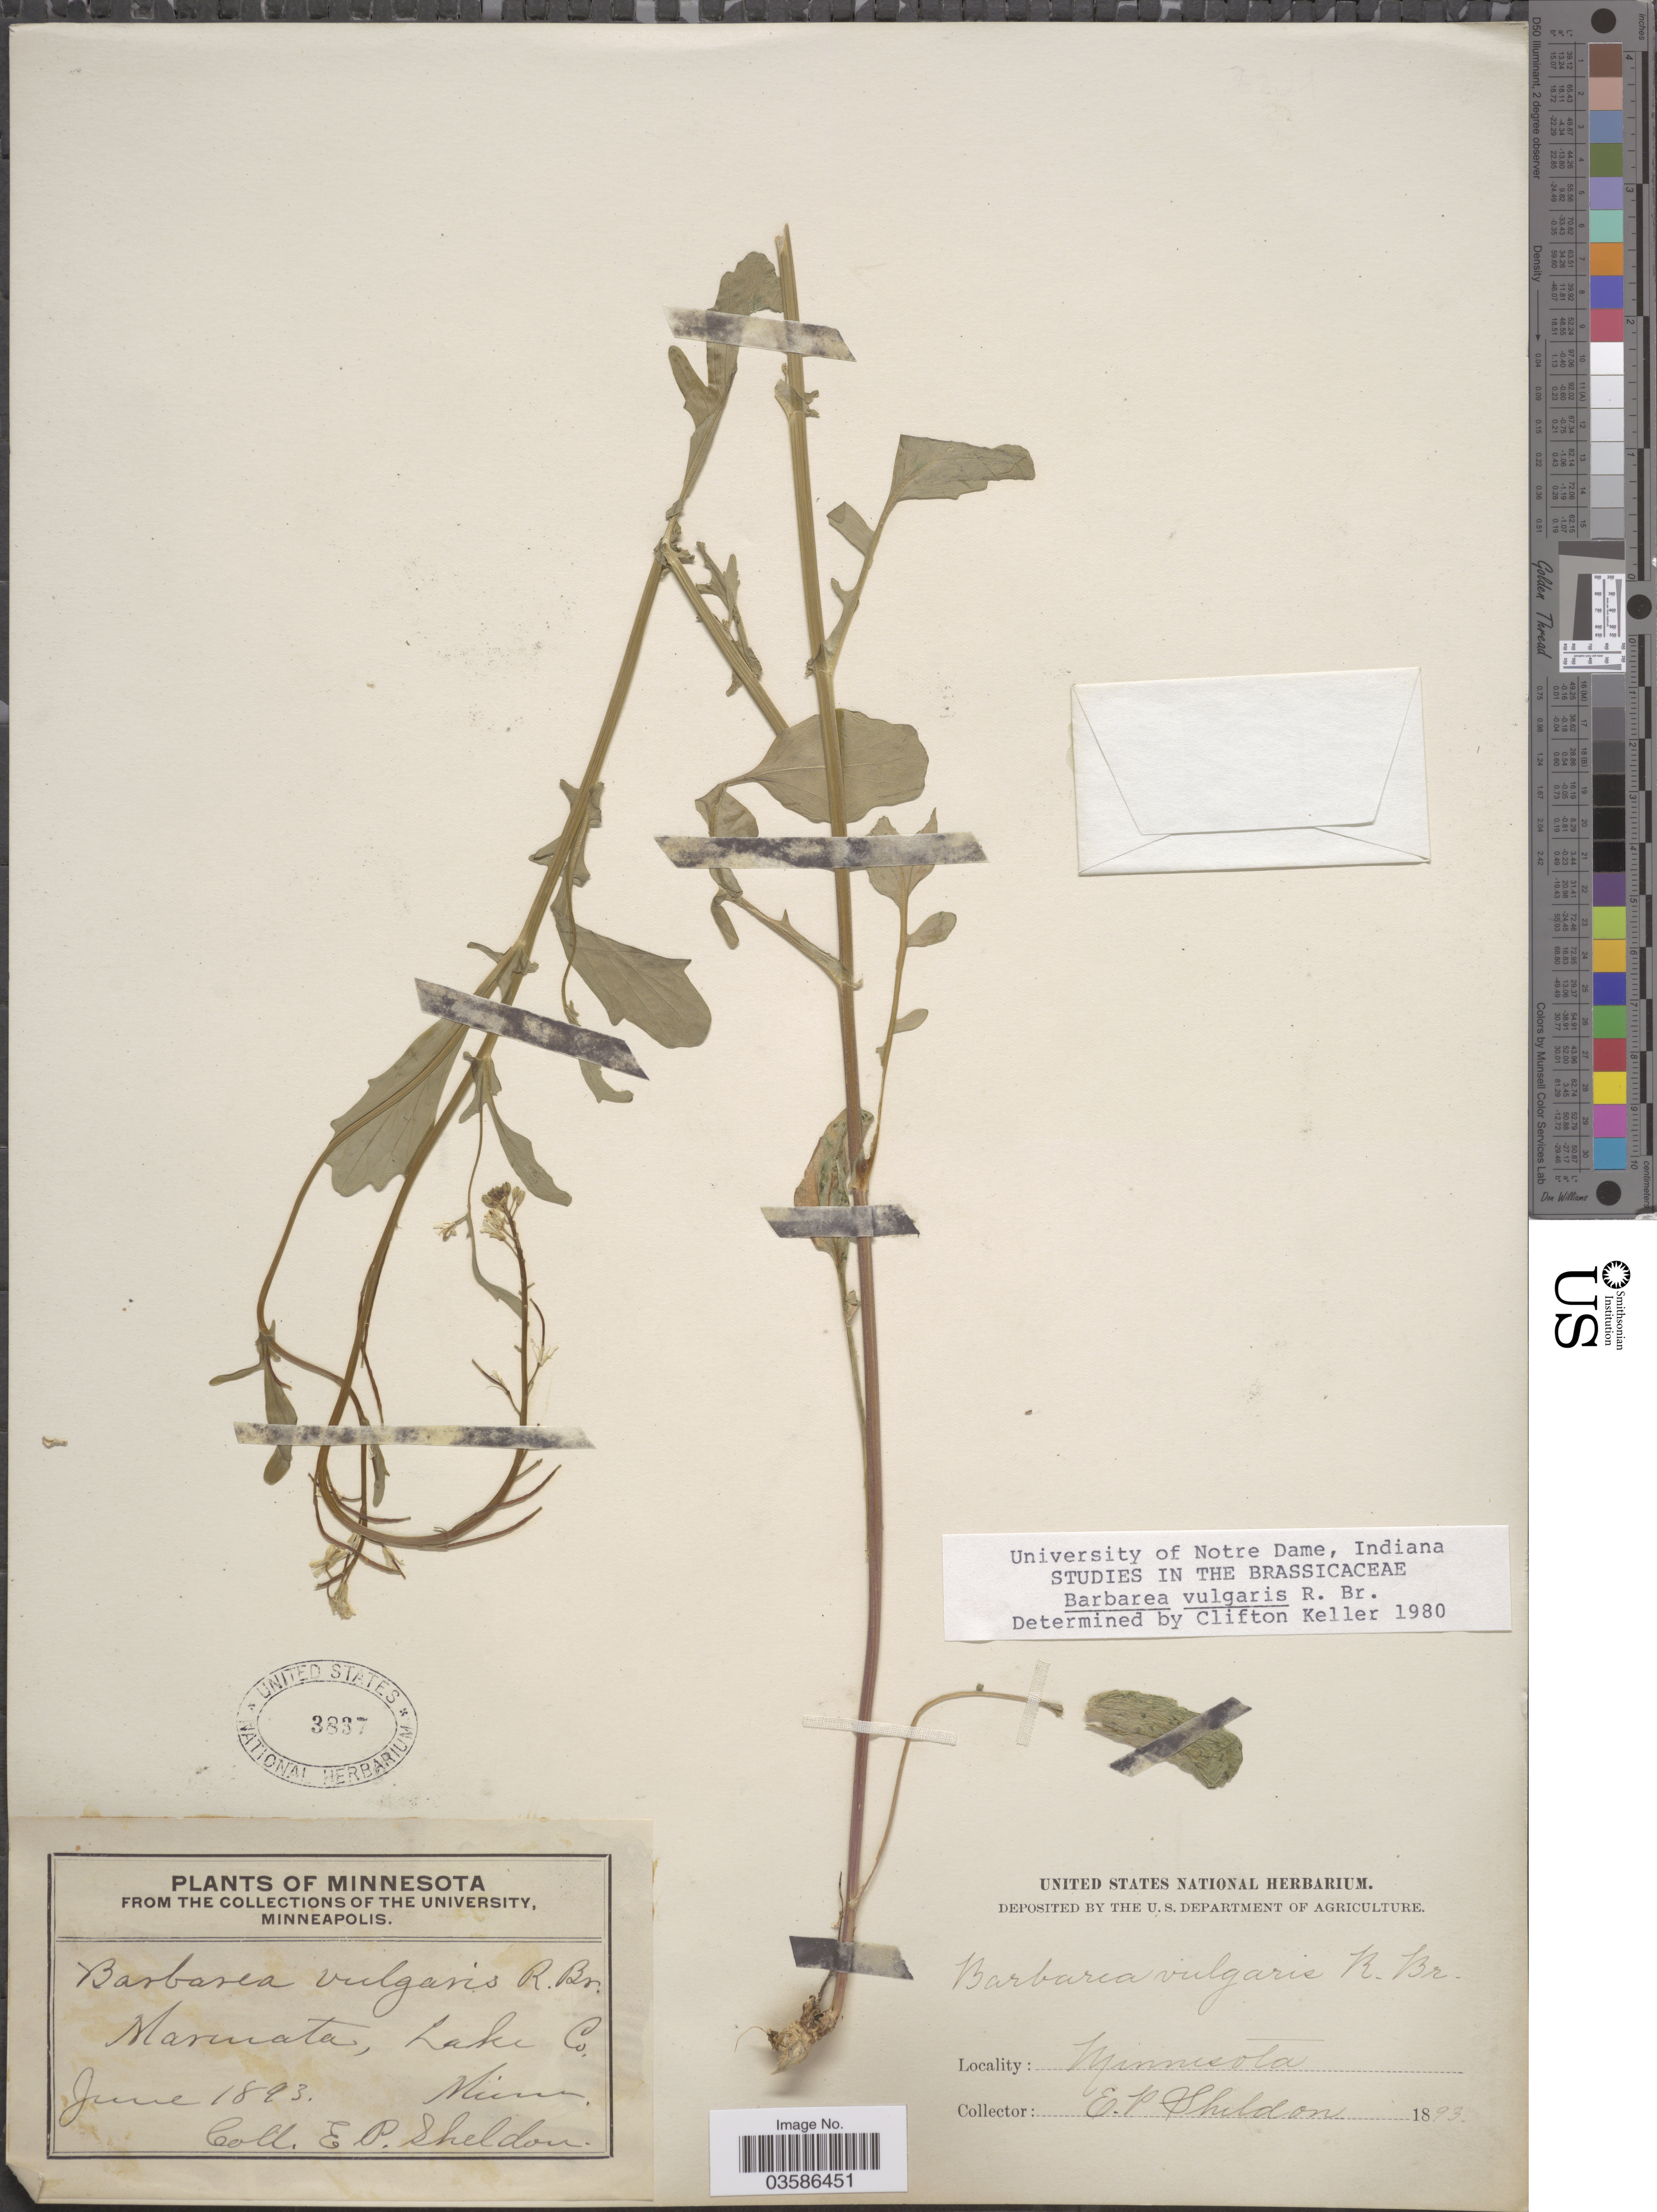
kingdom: Plantae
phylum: Tracheophyta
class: Magnoliopsida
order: Brassicales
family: Brassicaceae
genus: Barbarea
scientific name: Barbarea vulgaris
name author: W.T. Aiton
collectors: E. P. Sheldon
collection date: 1893-06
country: United States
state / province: Minnesota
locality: Marmata, Lake Co.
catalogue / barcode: US 3837